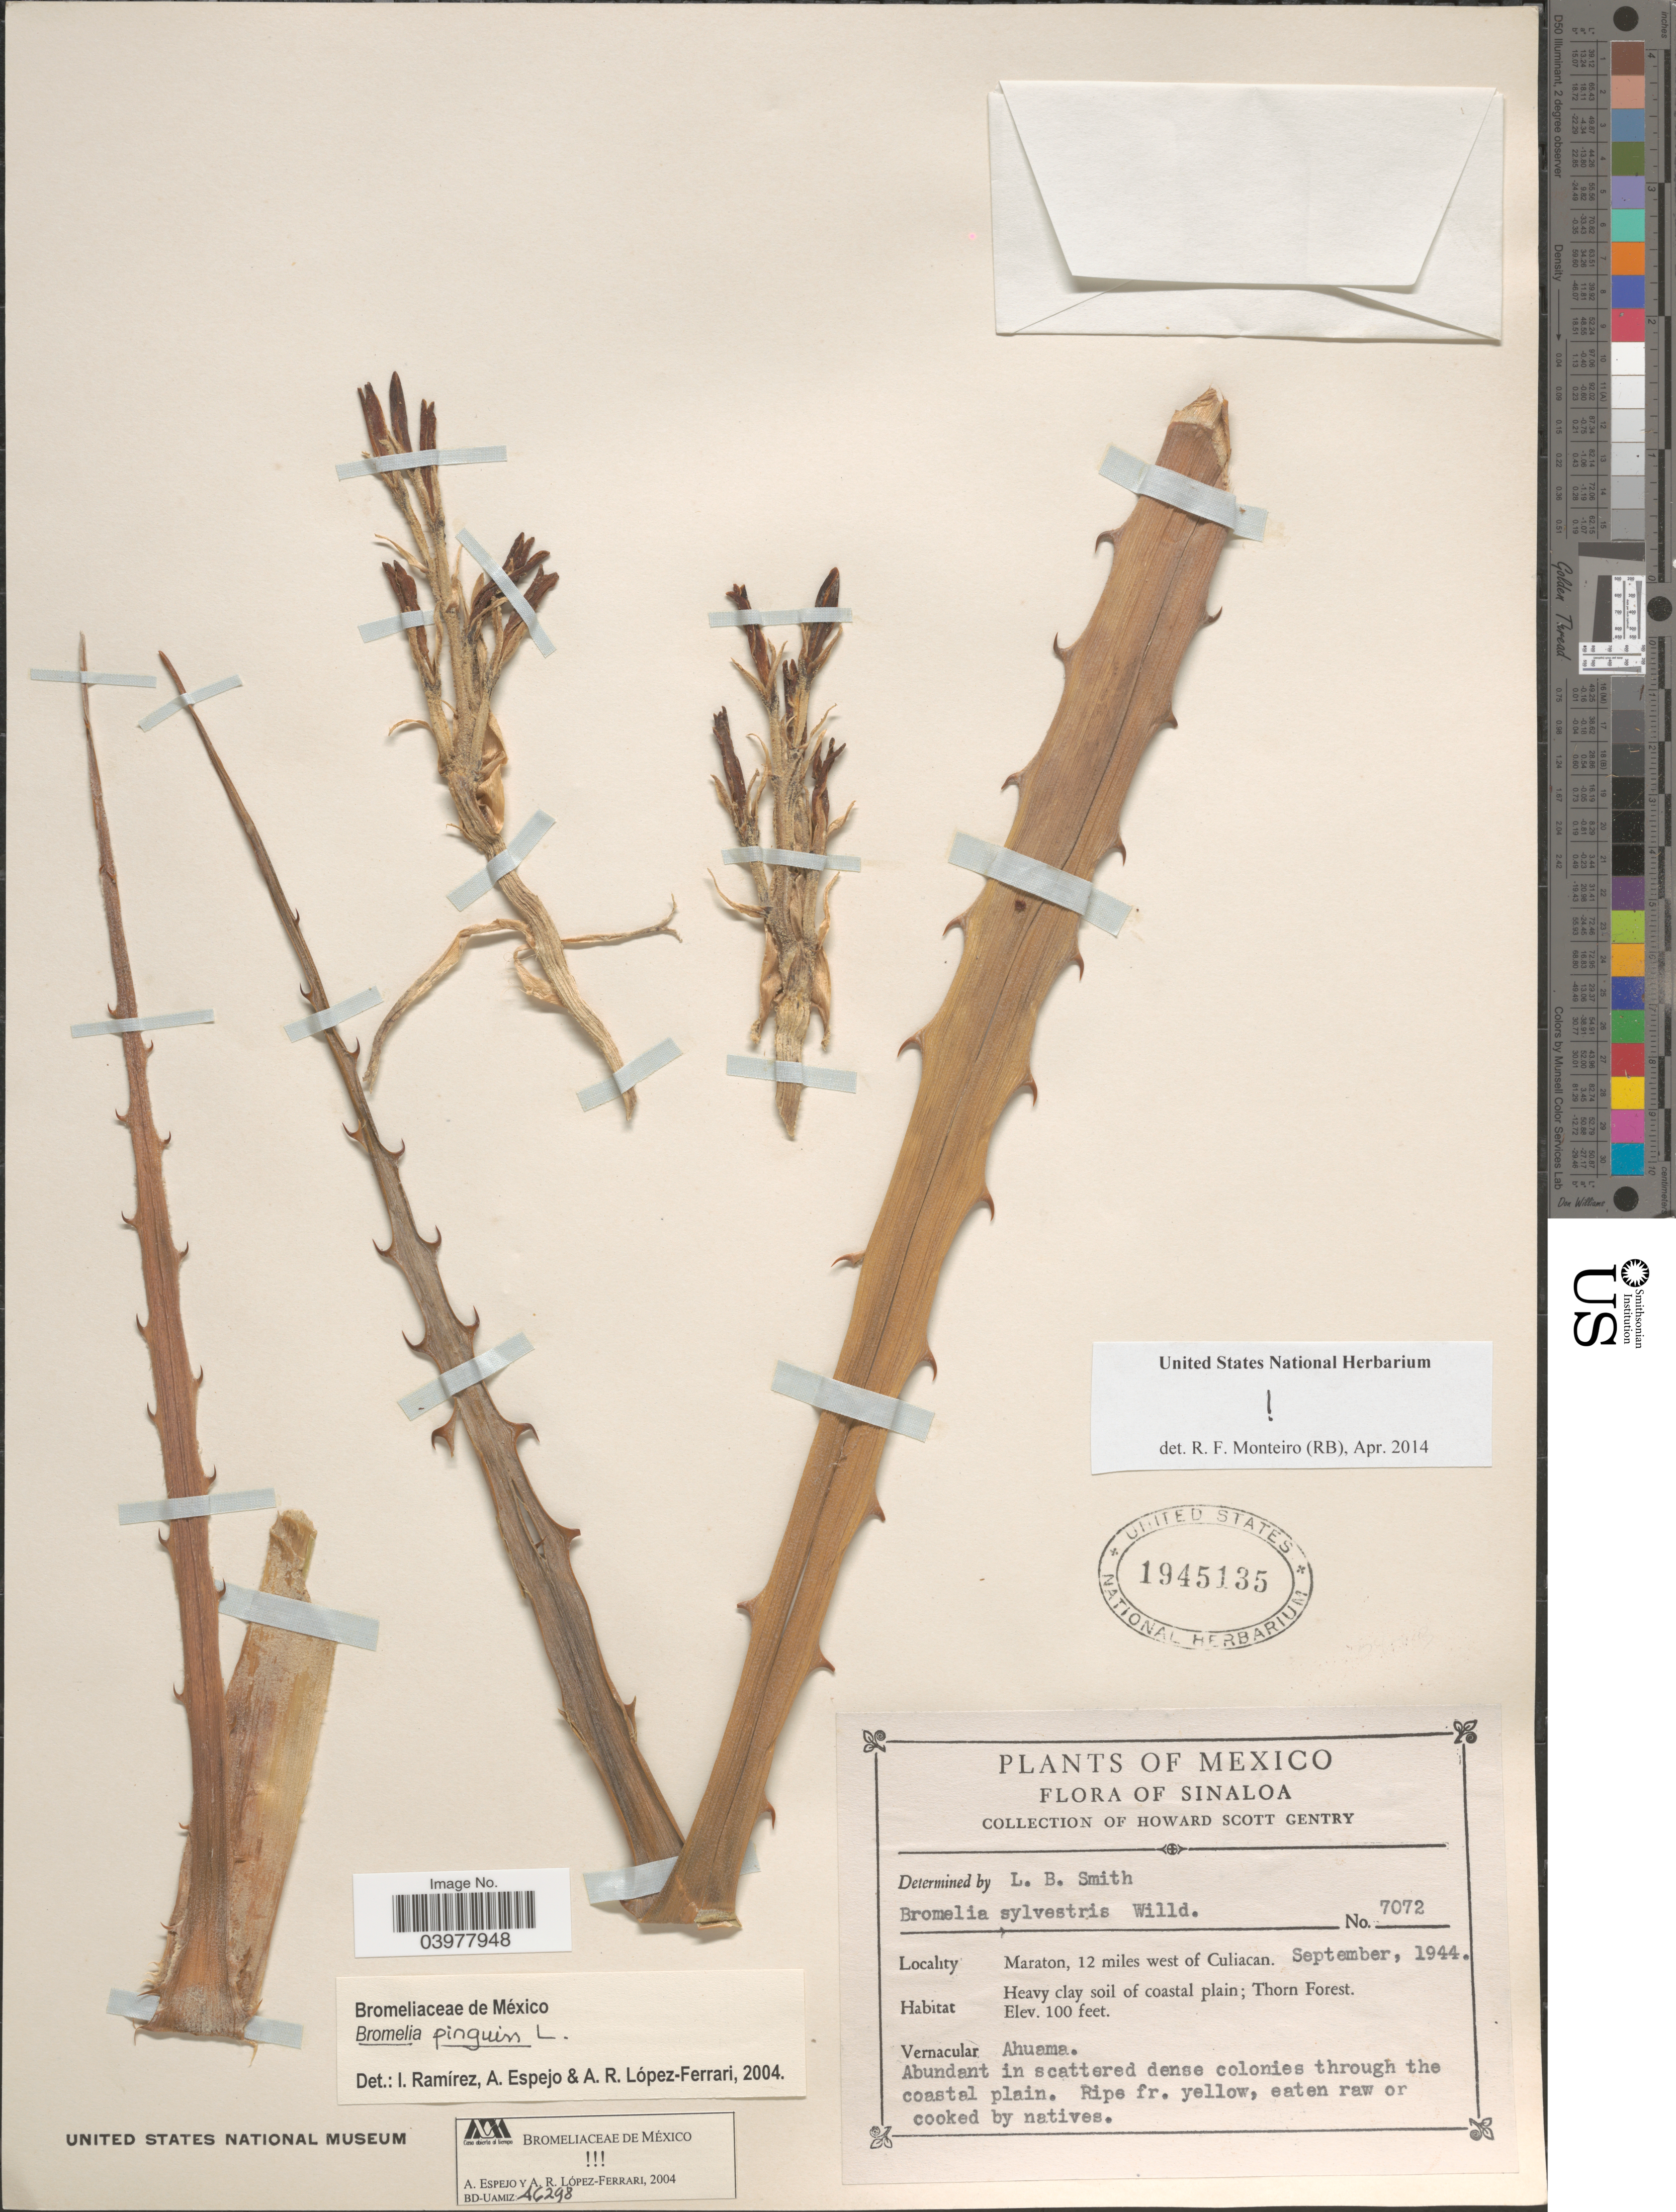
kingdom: Plantae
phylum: Tracheophyta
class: Liliopsida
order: Poales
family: Bromeliaceae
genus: Bromelia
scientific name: Bromelia pinguin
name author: L.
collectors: H. S. Gentry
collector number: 7072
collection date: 1944-09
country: Mexico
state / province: Sinaloa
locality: Maraton, 12 miles west of Culiacan.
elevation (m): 30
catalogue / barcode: US 1945135